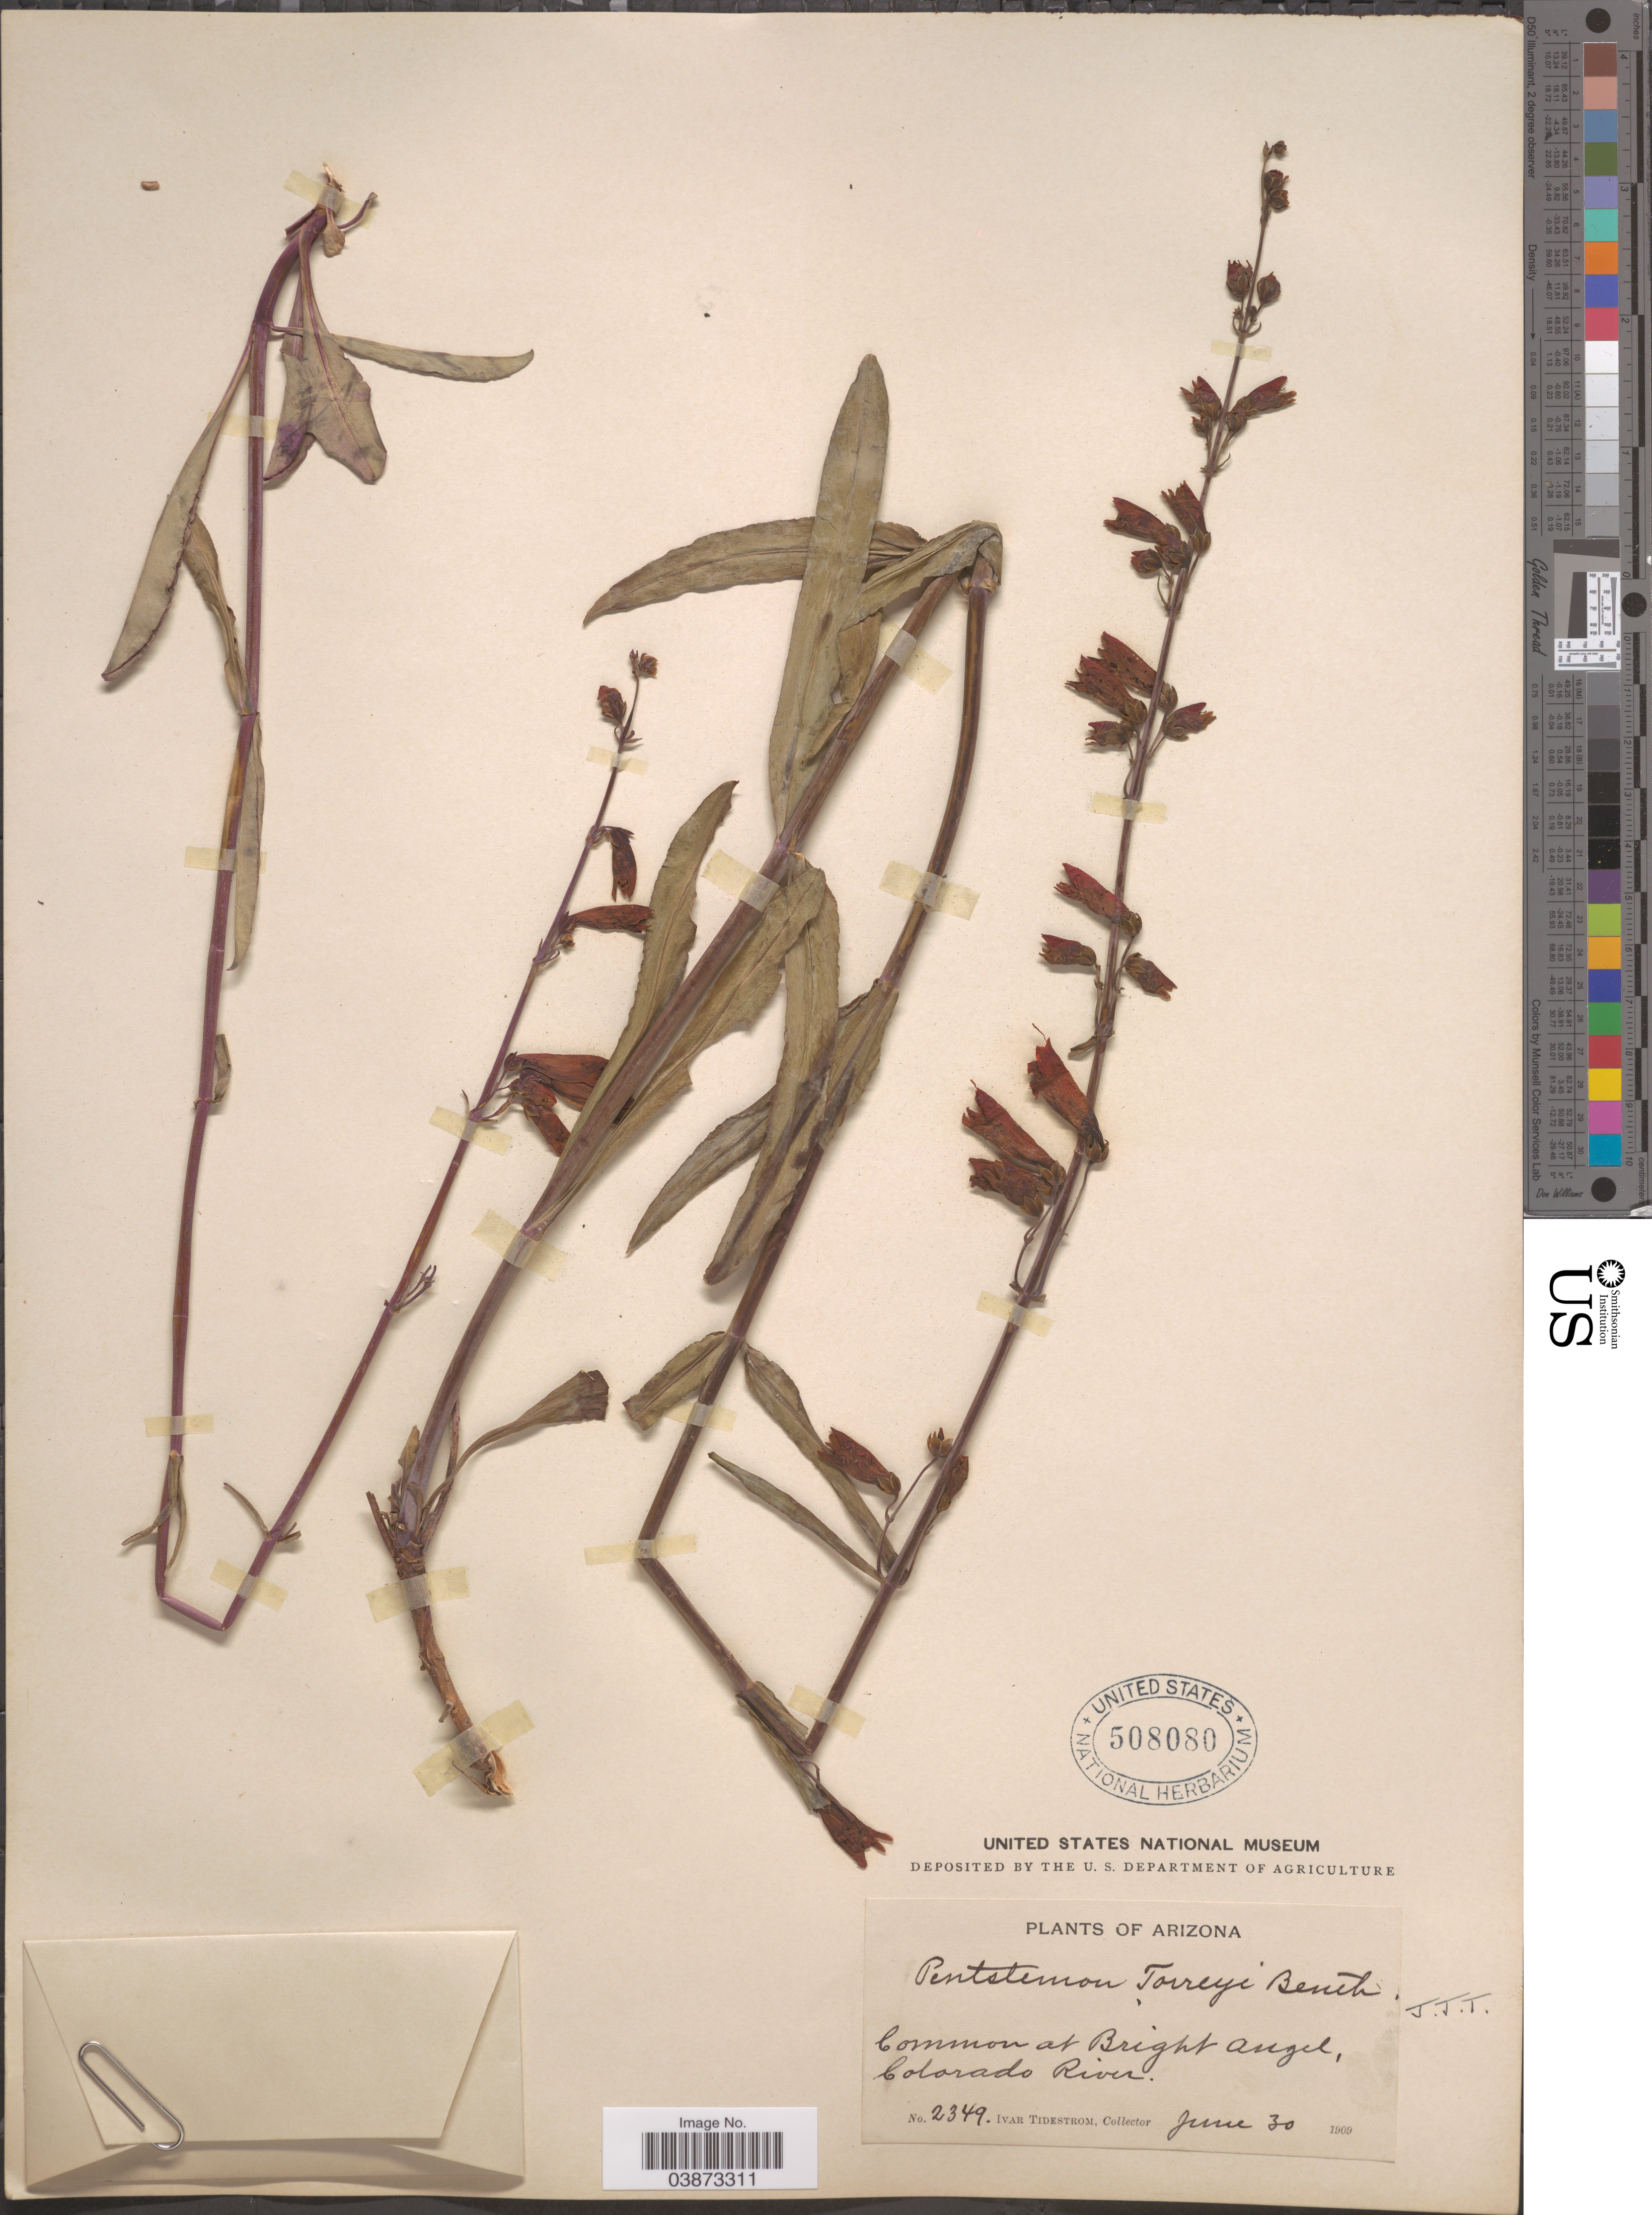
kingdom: Plantae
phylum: Tracheophyta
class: Magnoliopsida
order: Lamiales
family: Plantaginaceae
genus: Penstemon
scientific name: Penstemon barbatus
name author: (Cav.) Roth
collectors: I. F. Tidestrom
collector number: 2349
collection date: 1909-06-30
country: United States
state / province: Arizona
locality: Common at Bright Angel, Colorado River.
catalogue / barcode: US 508080